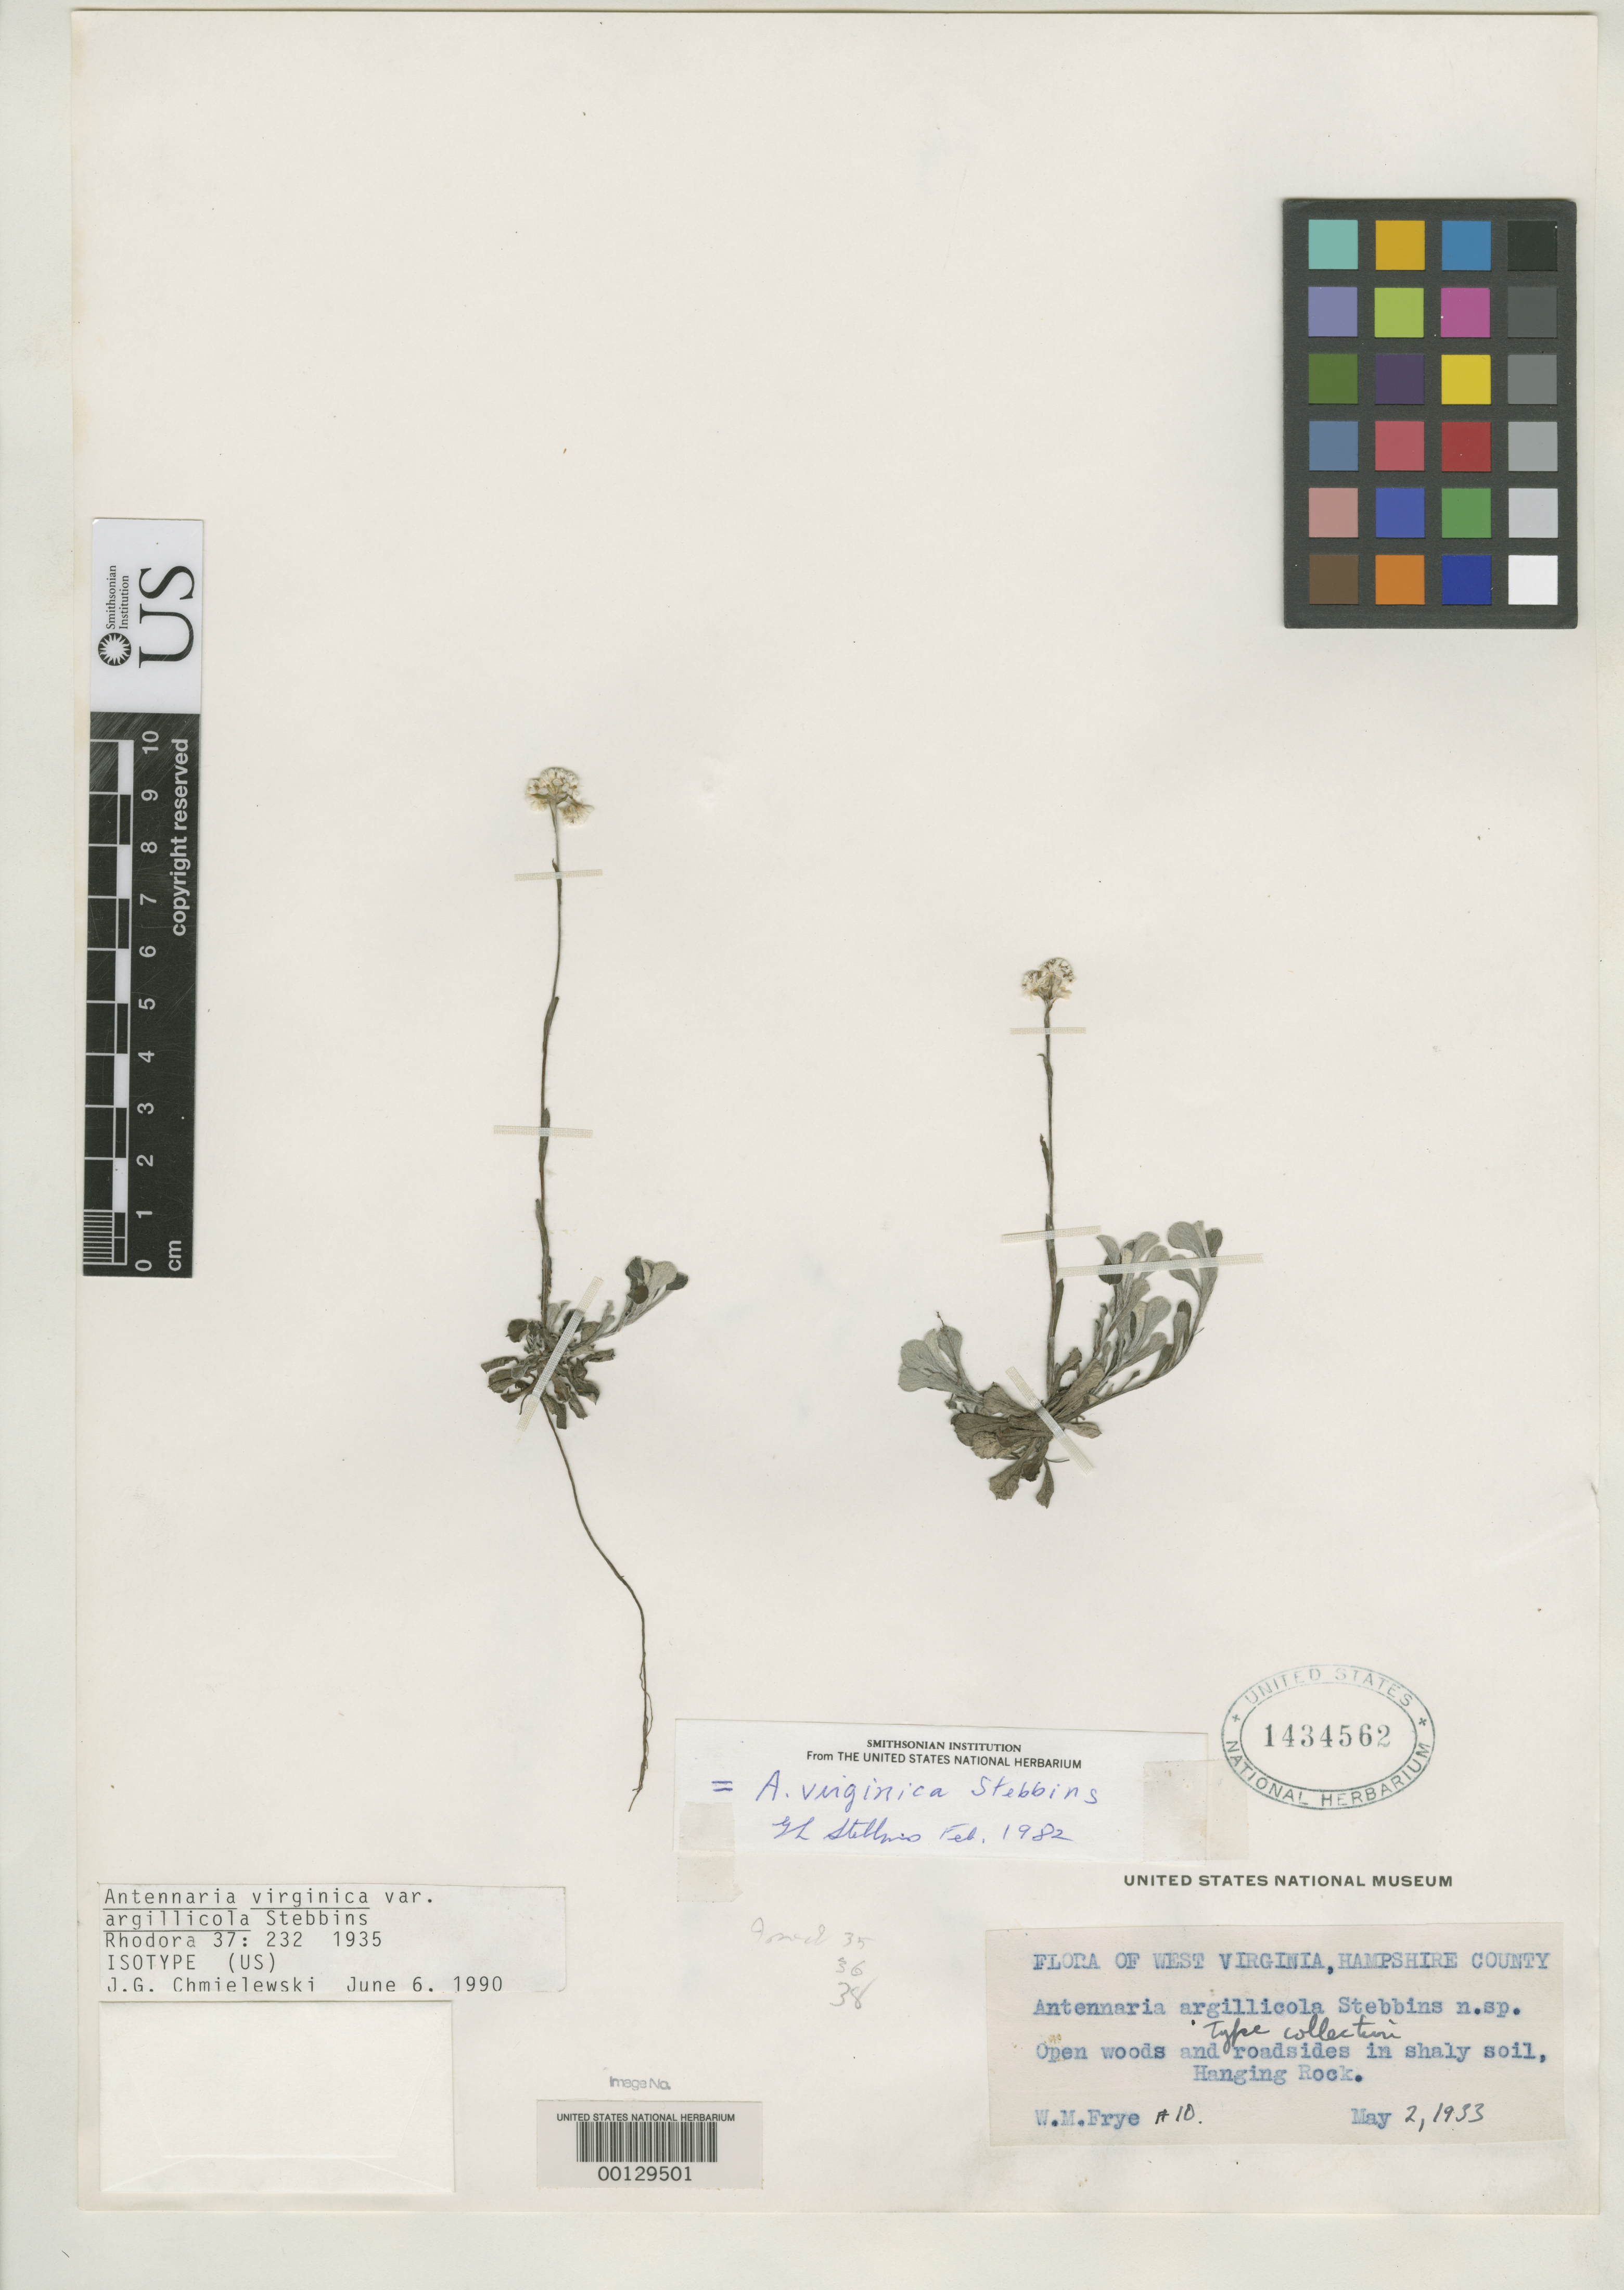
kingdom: Plantae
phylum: Tracheophyta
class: Magnoliopsida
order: Asterales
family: Asteraceae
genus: Antennaria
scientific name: Antennaria virginica var. argillicola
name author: Stebbins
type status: Isotype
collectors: W. Frye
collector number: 10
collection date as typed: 02 May 1933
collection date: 1933-05-02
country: United States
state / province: West Virginia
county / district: Hampshire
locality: Hanging Rock.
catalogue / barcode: US 1434562